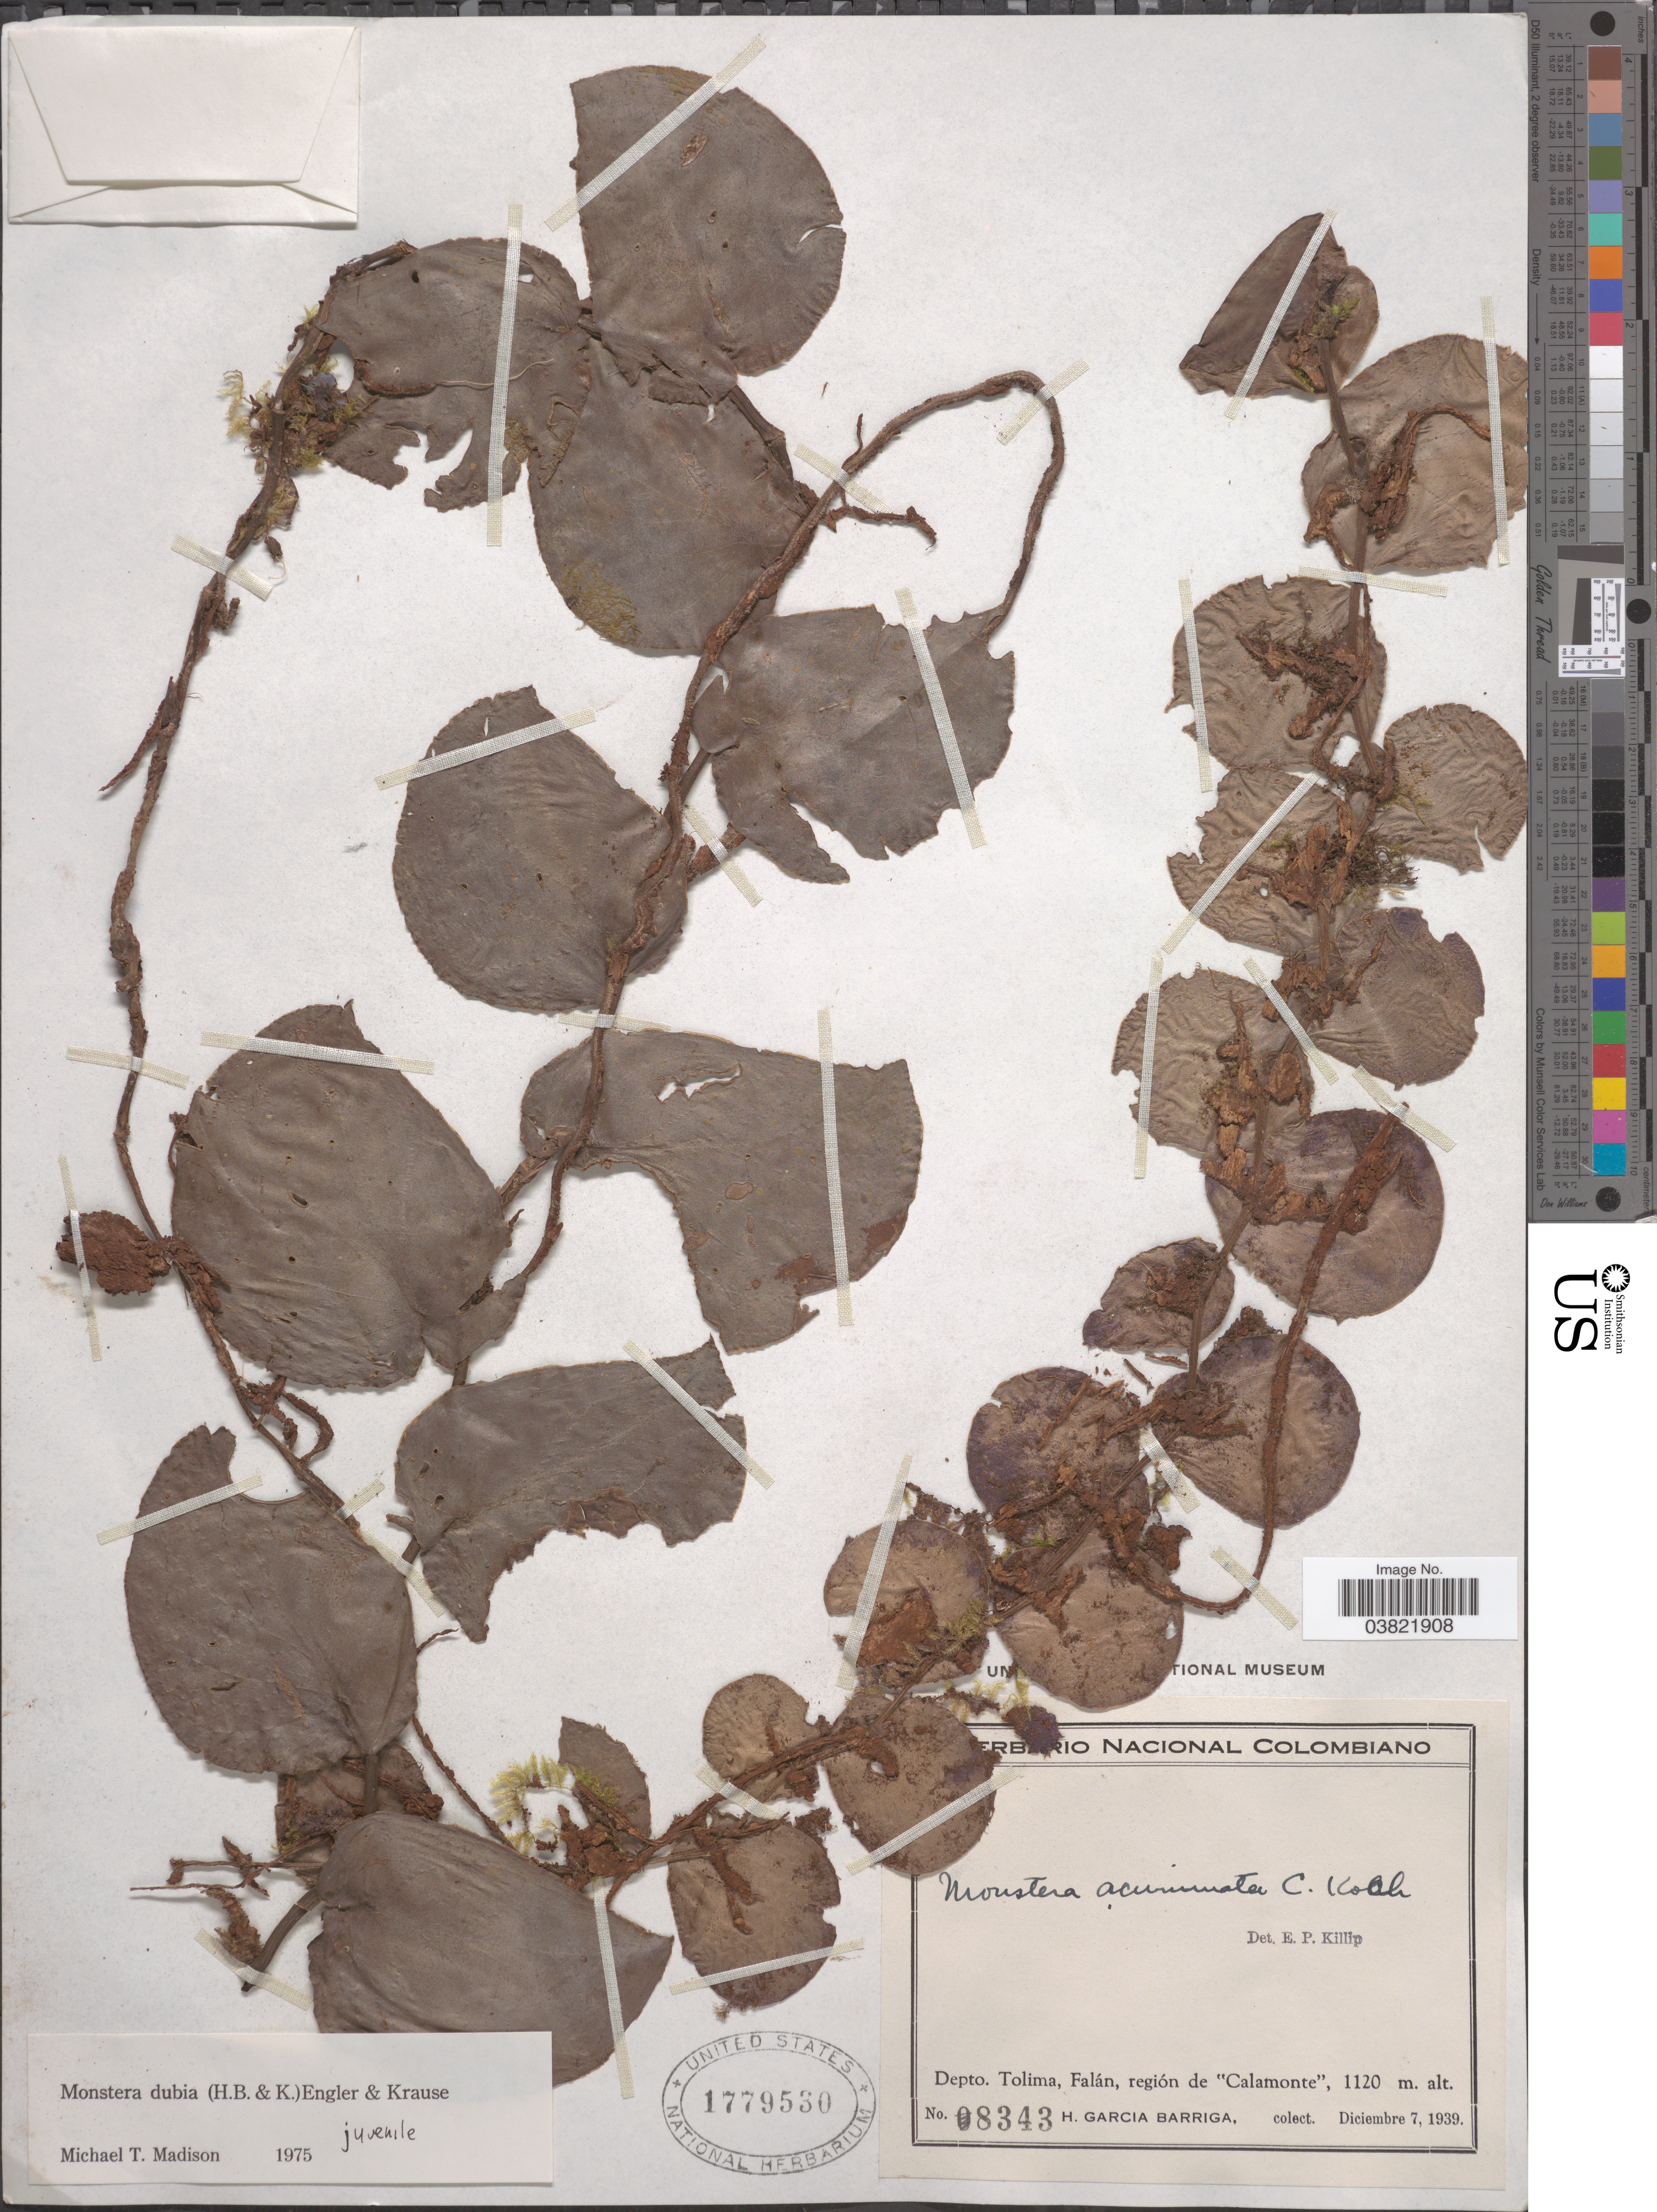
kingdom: Plantae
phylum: Tracheophyta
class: Liliopsida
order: Alismatales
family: Araceae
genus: Monstera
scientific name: Monstera dubia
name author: (Kunth) Engl. & K. Krause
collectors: H. García Barriga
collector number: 8343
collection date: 1939-12-07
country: Colombia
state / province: Tolima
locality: Depto. Tolima, Falán, región de "Calamonte".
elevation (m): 1120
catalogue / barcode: US 1779530